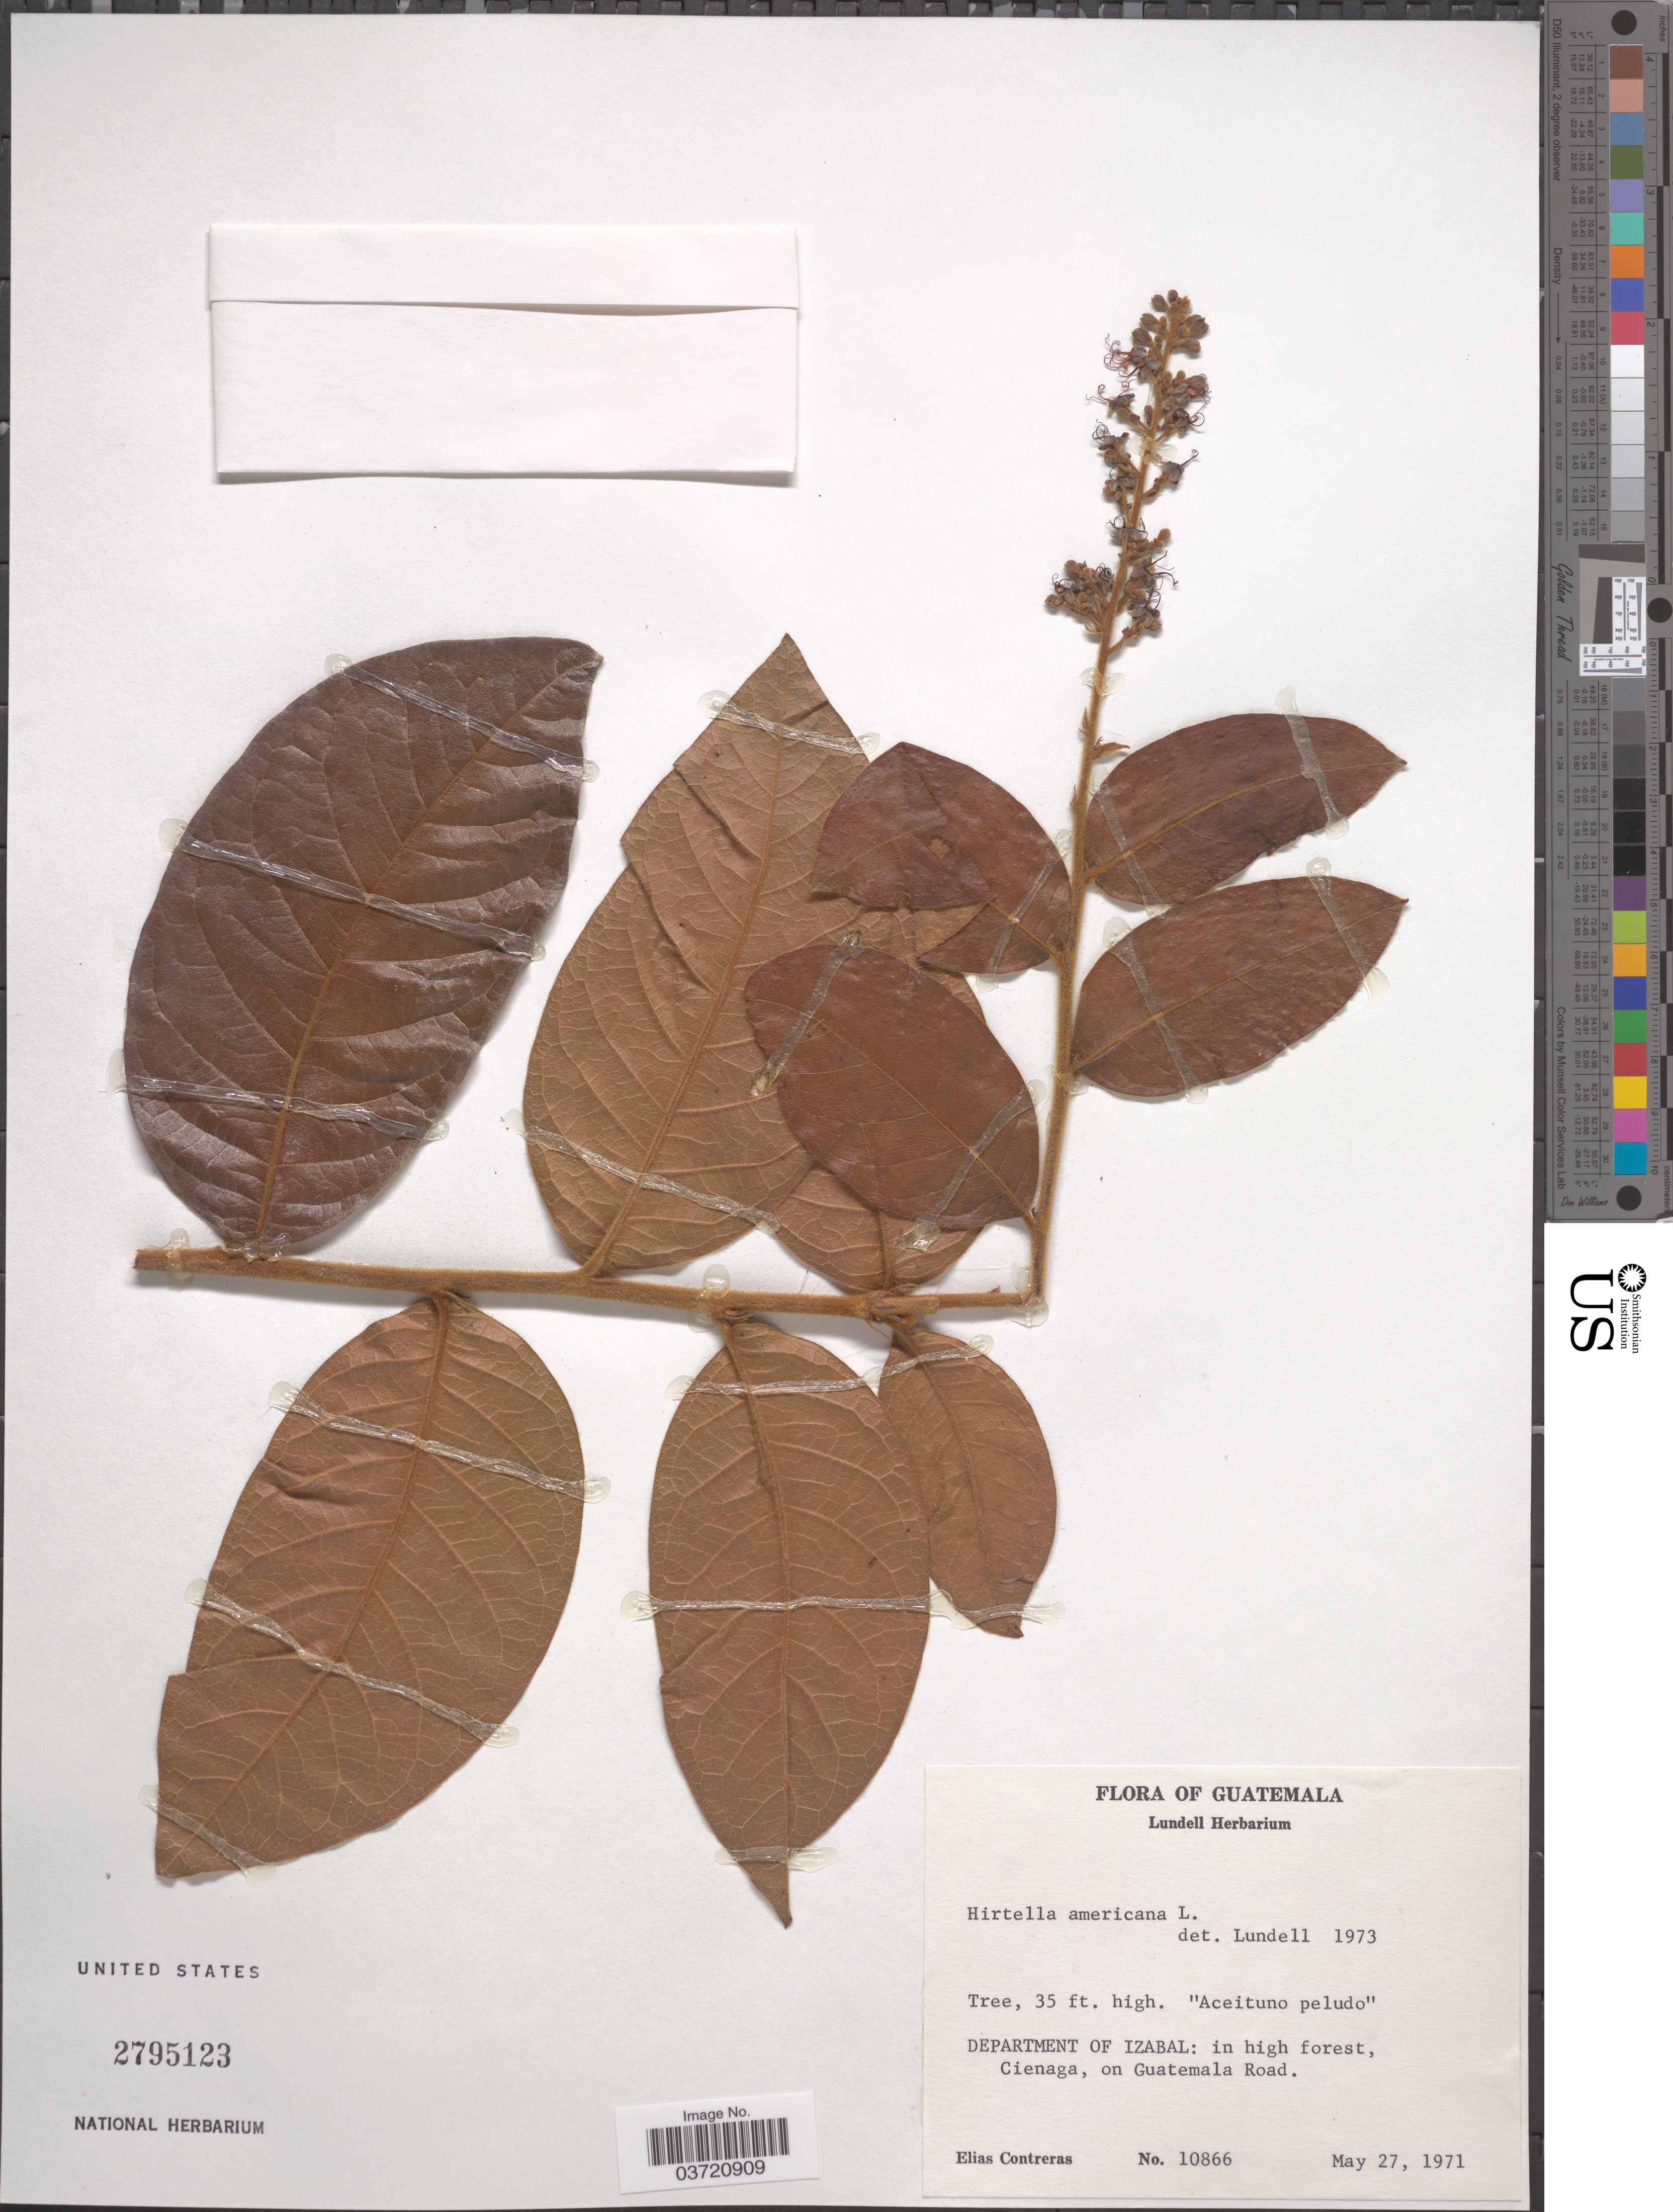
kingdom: Plantae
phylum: Tracheophyta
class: Magnoliopsida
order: Malpighiales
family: Chrysobalanaceae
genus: Hirtella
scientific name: Hirtella americana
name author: L.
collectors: E. Contreras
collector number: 10866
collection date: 1971-05-27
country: Guatemala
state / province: Izabal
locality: Department of Izabal: Cienaga, on Guatemala Road.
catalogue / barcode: US 2795123